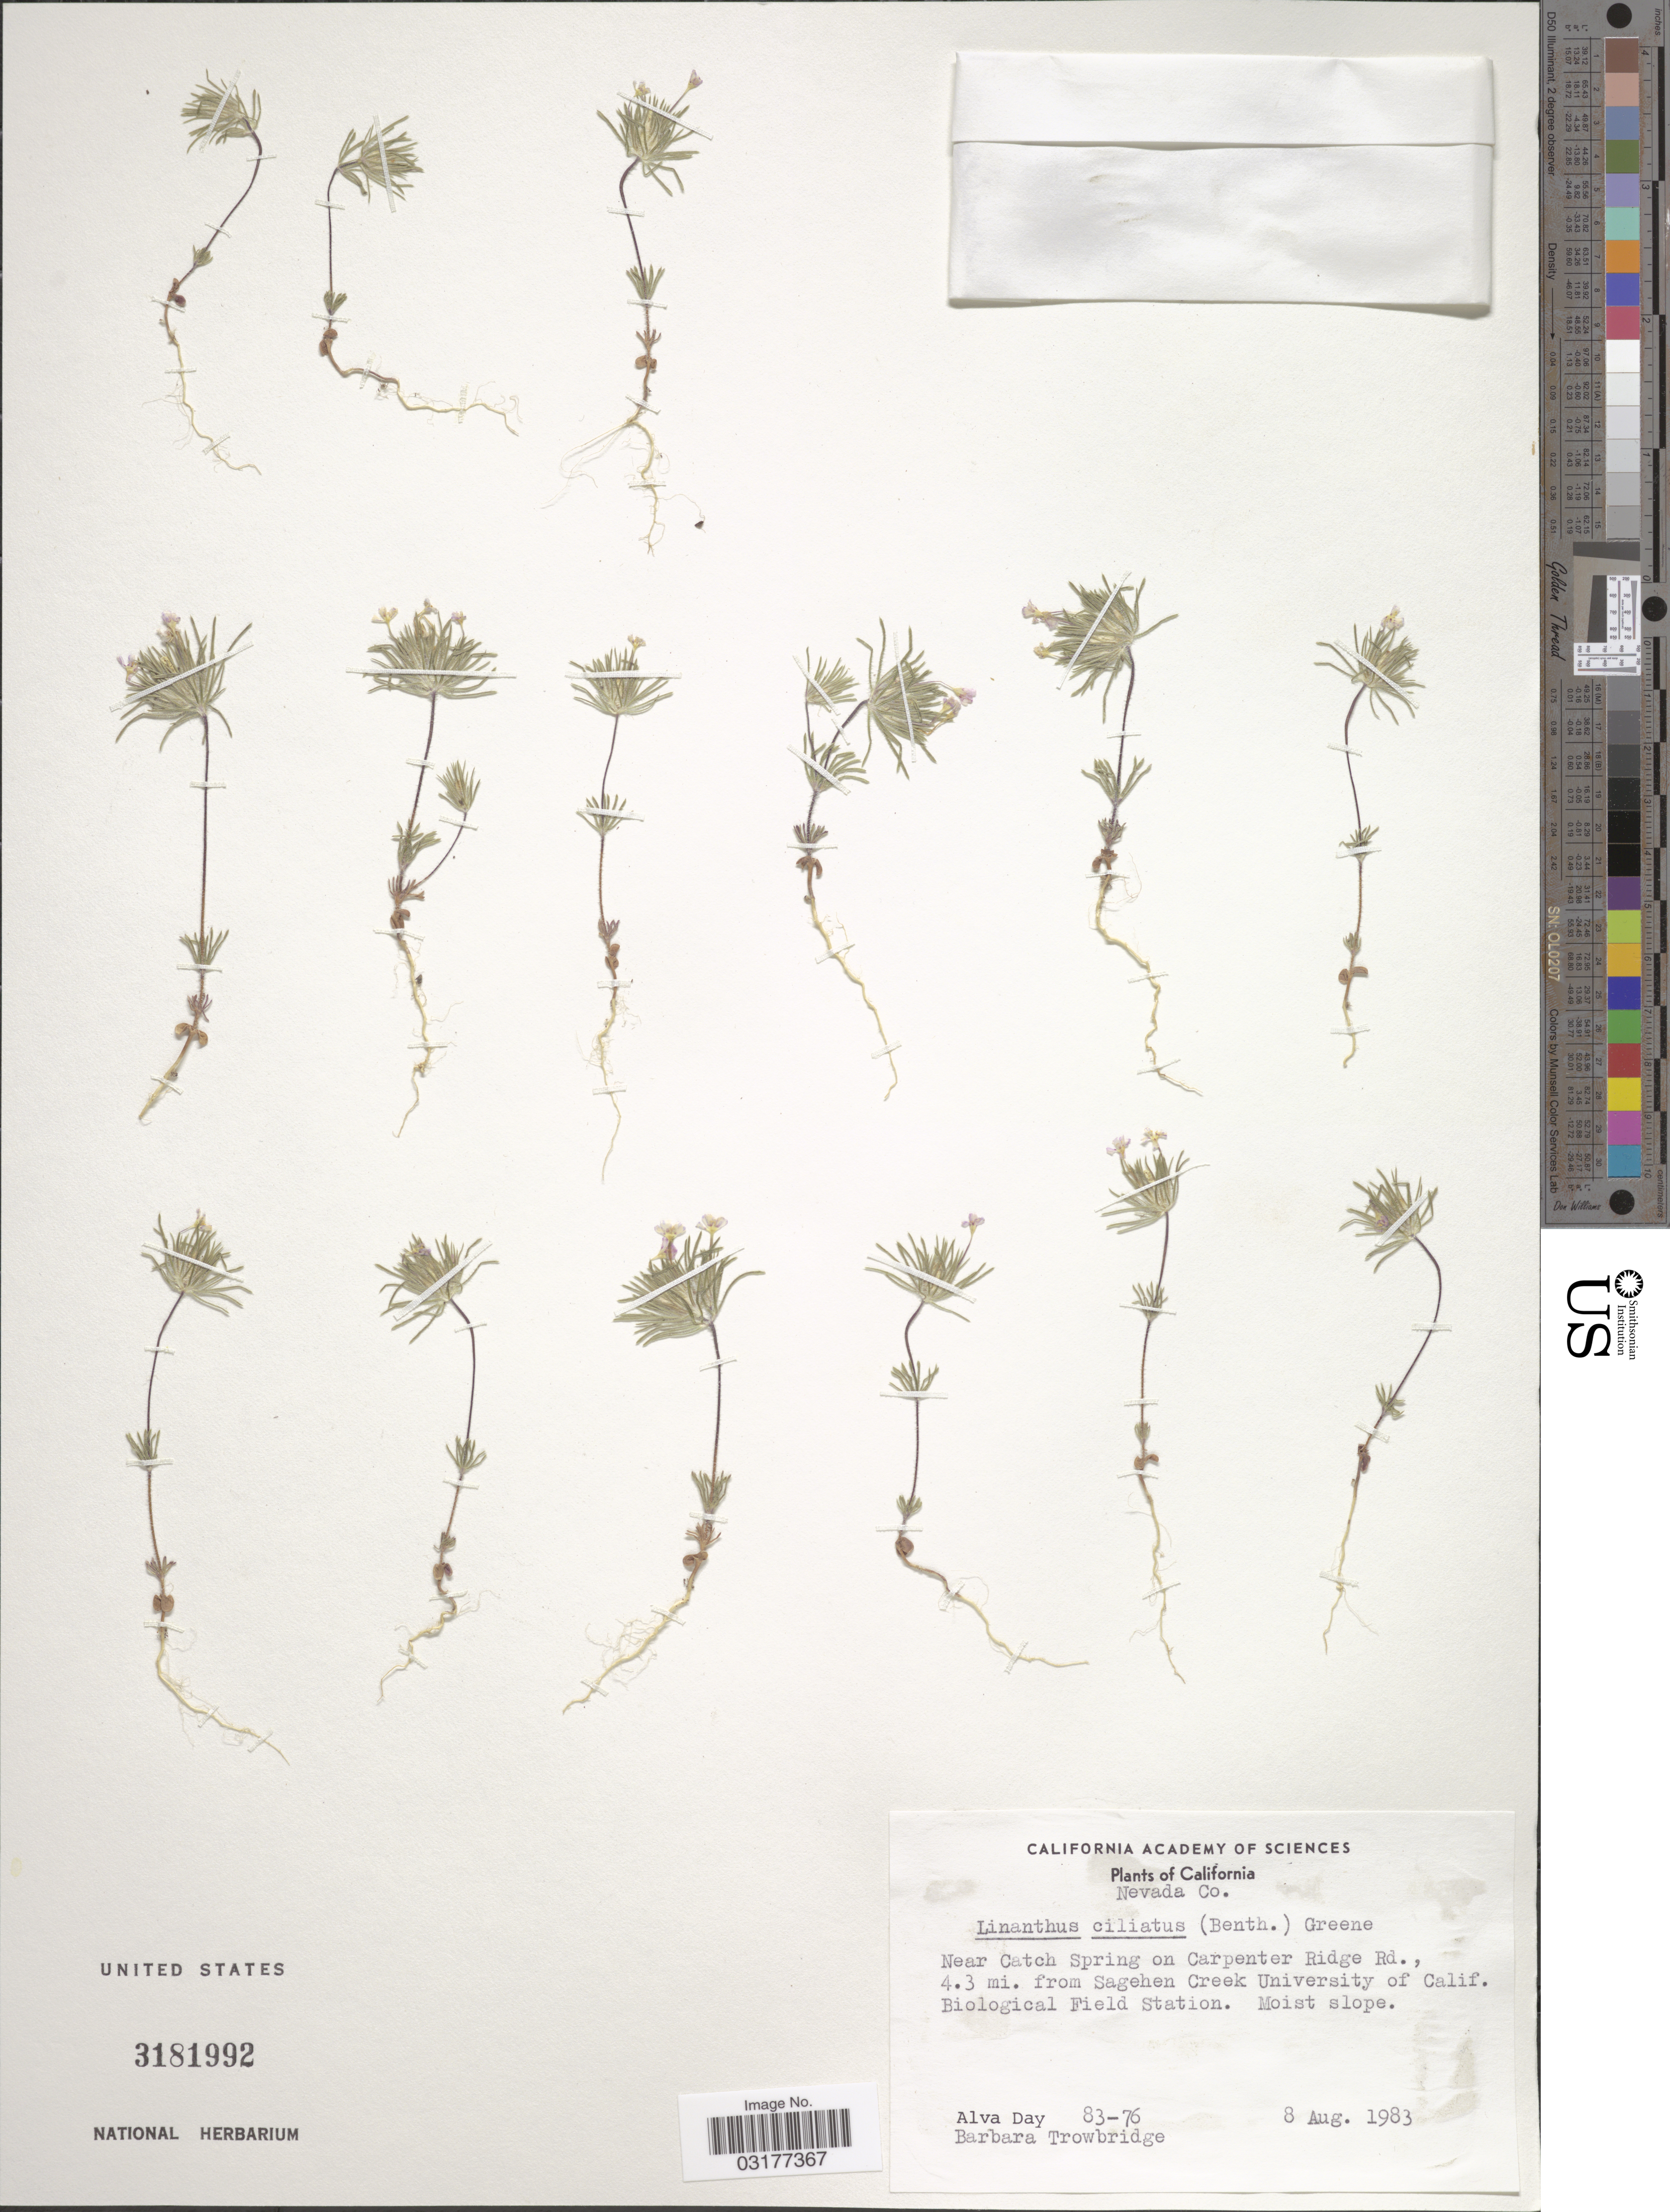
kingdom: Plantae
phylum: Tracheophyta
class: Magnoliopsida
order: Ericales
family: Polemoniaceae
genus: Leptosiphon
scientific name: Leptosiphon ciliatus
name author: (Benth.) Jeps.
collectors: A. G. Day & B. Trowbridge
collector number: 83-76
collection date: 1983-08-08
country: United States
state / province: California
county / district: Nevada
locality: Nevada Co. Near Catch Spring on Carpenter Ridge Rd., 4.3 mi. from Sagehen Creek University of Calif. Biological Field Station.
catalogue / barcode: US 3181992